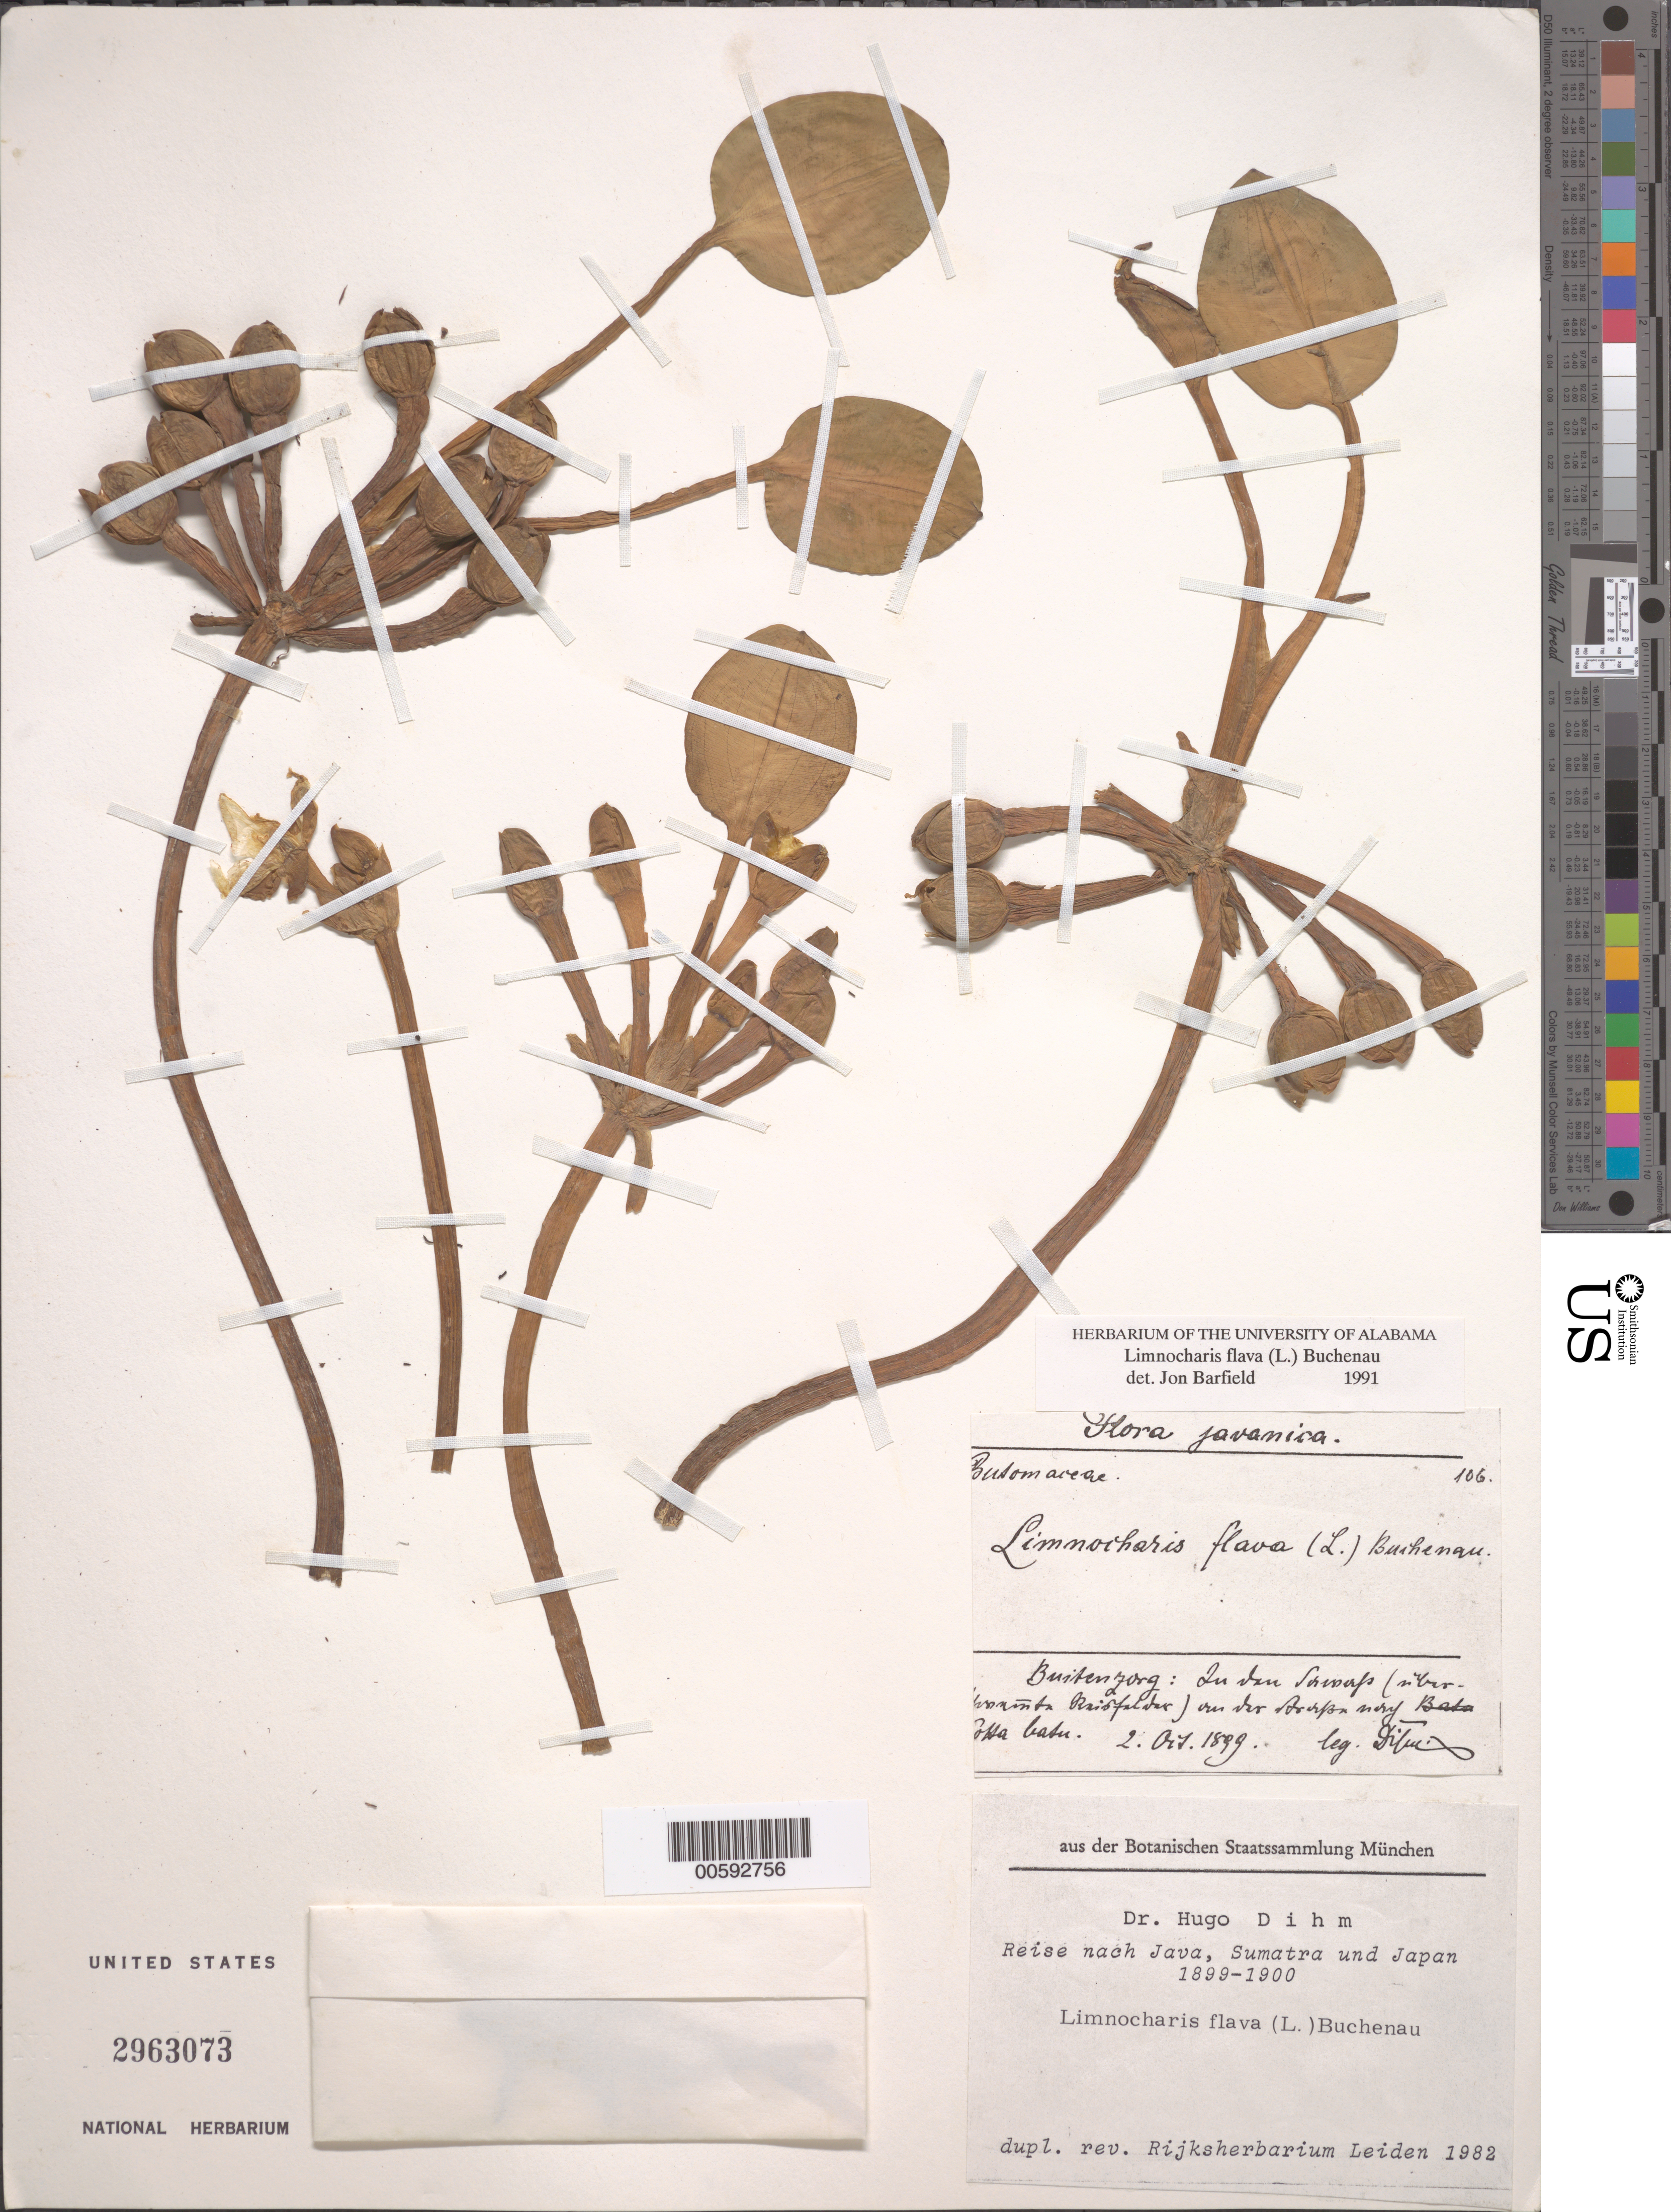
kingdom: Plantae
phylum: Tracheophyta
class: Liliopsida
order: Alismatales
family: Alismataceae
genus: Limnocharis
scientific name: Limnocharis flava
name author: (L.) Buchenau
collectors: H. Dihm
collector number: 106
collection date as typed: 02 Oct 1899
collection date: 1899-10-02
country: Indonesia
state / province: Java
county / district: Jawa Barat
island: Java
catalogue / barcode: US 2963073